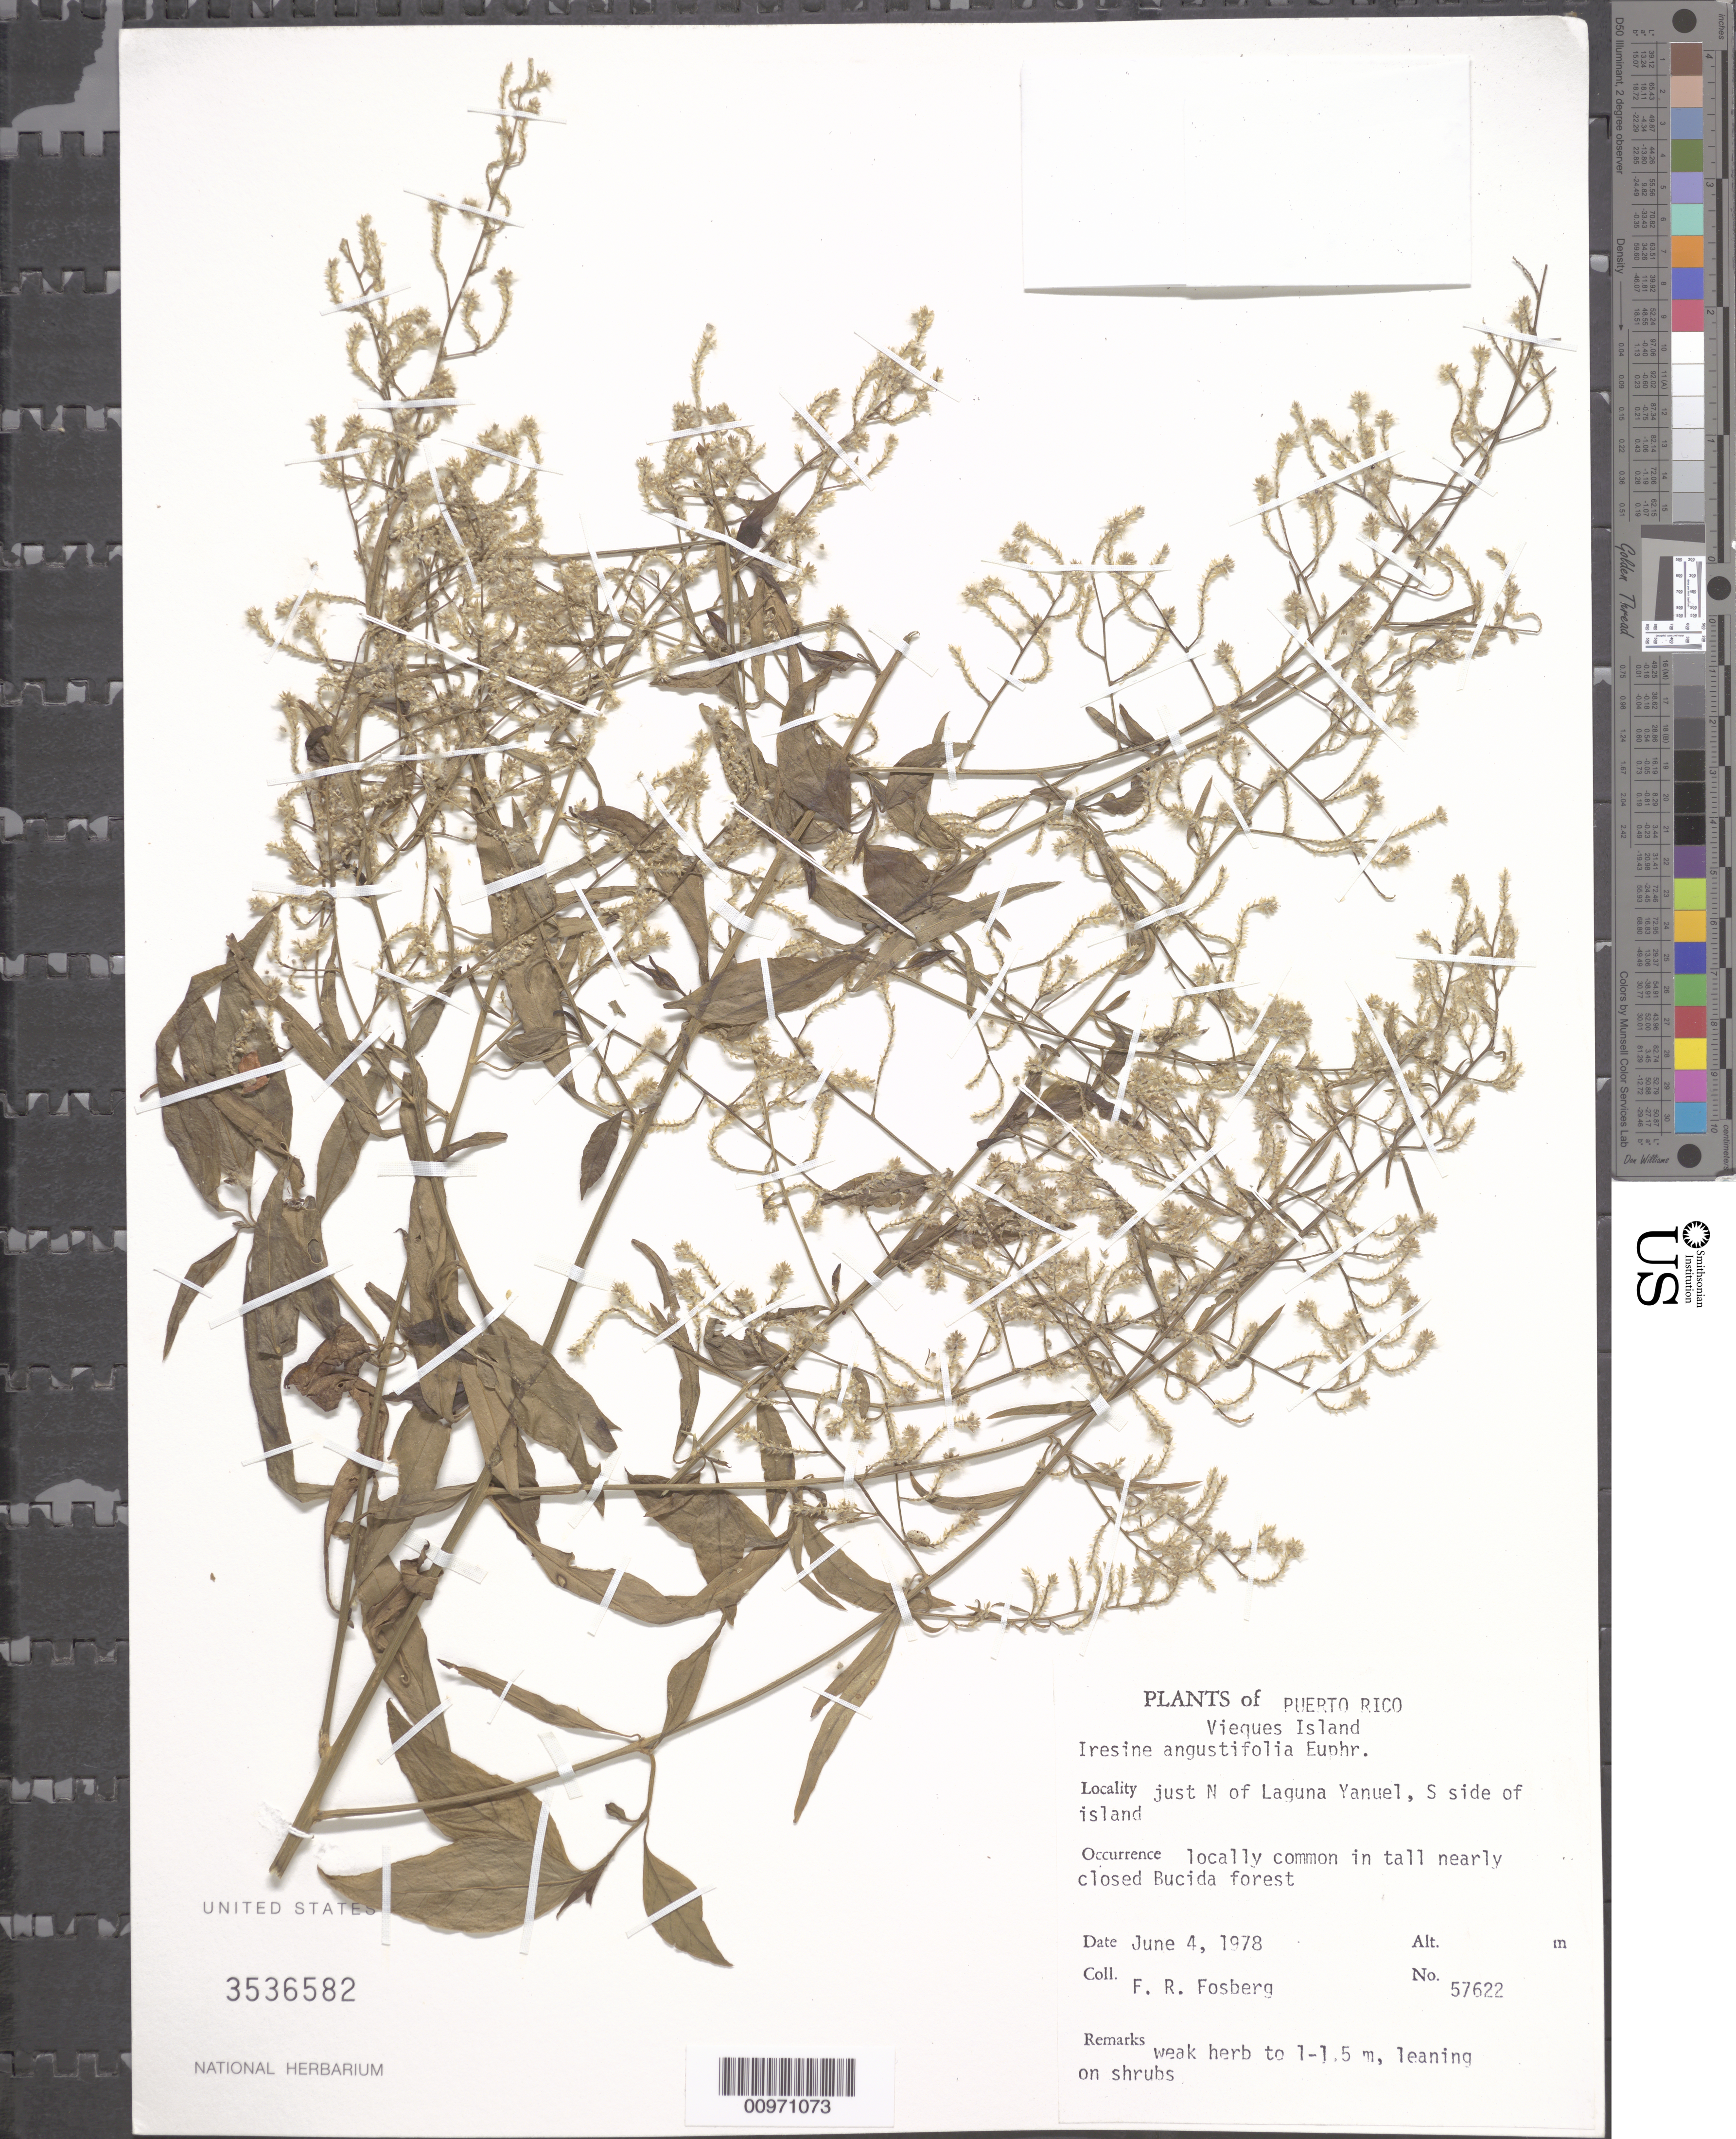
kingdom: Plantae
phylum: Tracheophyta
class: Magnoliopsida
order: Caryophyllales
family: Amaranthaceae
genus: Iresine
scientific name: Iresine angustifolia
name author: Euphrasén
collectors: F. R. Fosberg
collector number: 57622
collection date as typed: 04 Jun 1978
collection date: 1978-06-04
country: Puerto Rico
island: Vieques I.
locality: Just N of Laguna Yanuel, S side of island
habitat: In tall nearly closed Bucida forest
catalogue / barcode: US 3536582